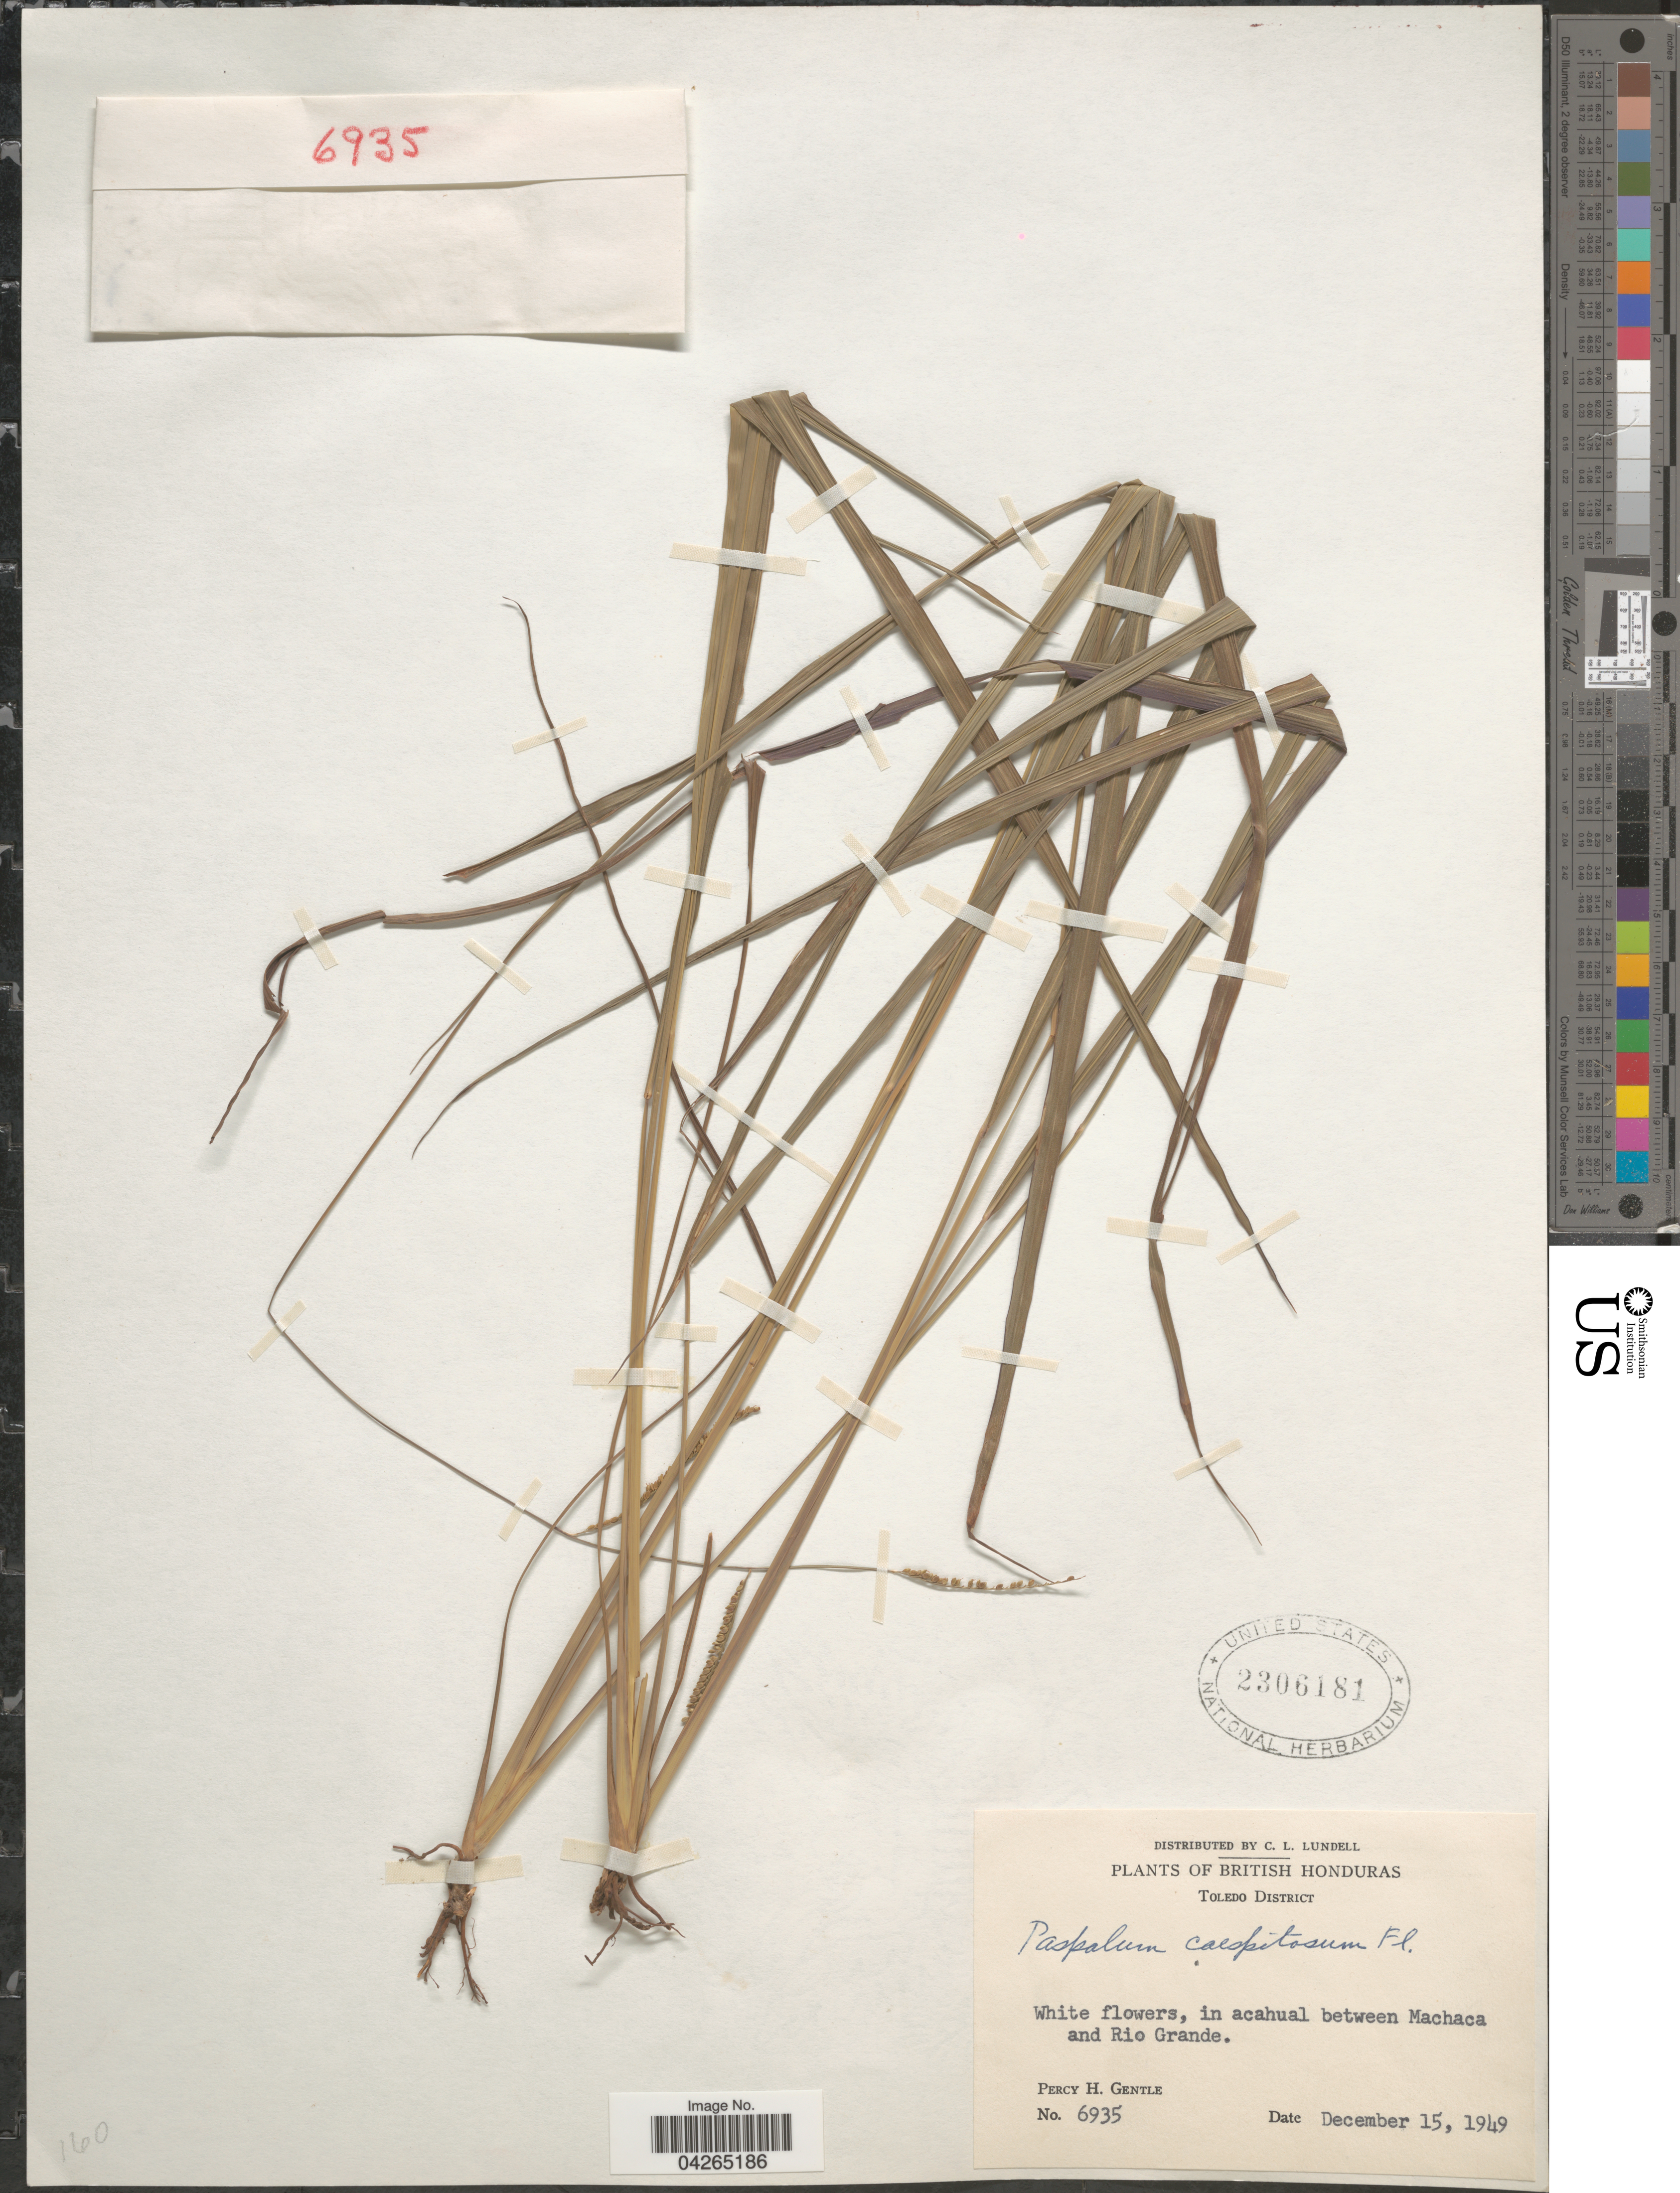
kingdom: Plantae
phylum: Tracheophyta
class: Liliopsida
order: Poales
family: Poaceae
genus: Paspalum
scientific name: Paspalum caespitosum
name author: Flüggé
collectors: P. H. Gentle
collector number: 6935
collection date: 1949-12-15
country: Belize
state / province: Toledo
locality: British Honduras. Toledo District. In acahual between Machaca and Rio Grande.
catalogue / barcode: US 2306181